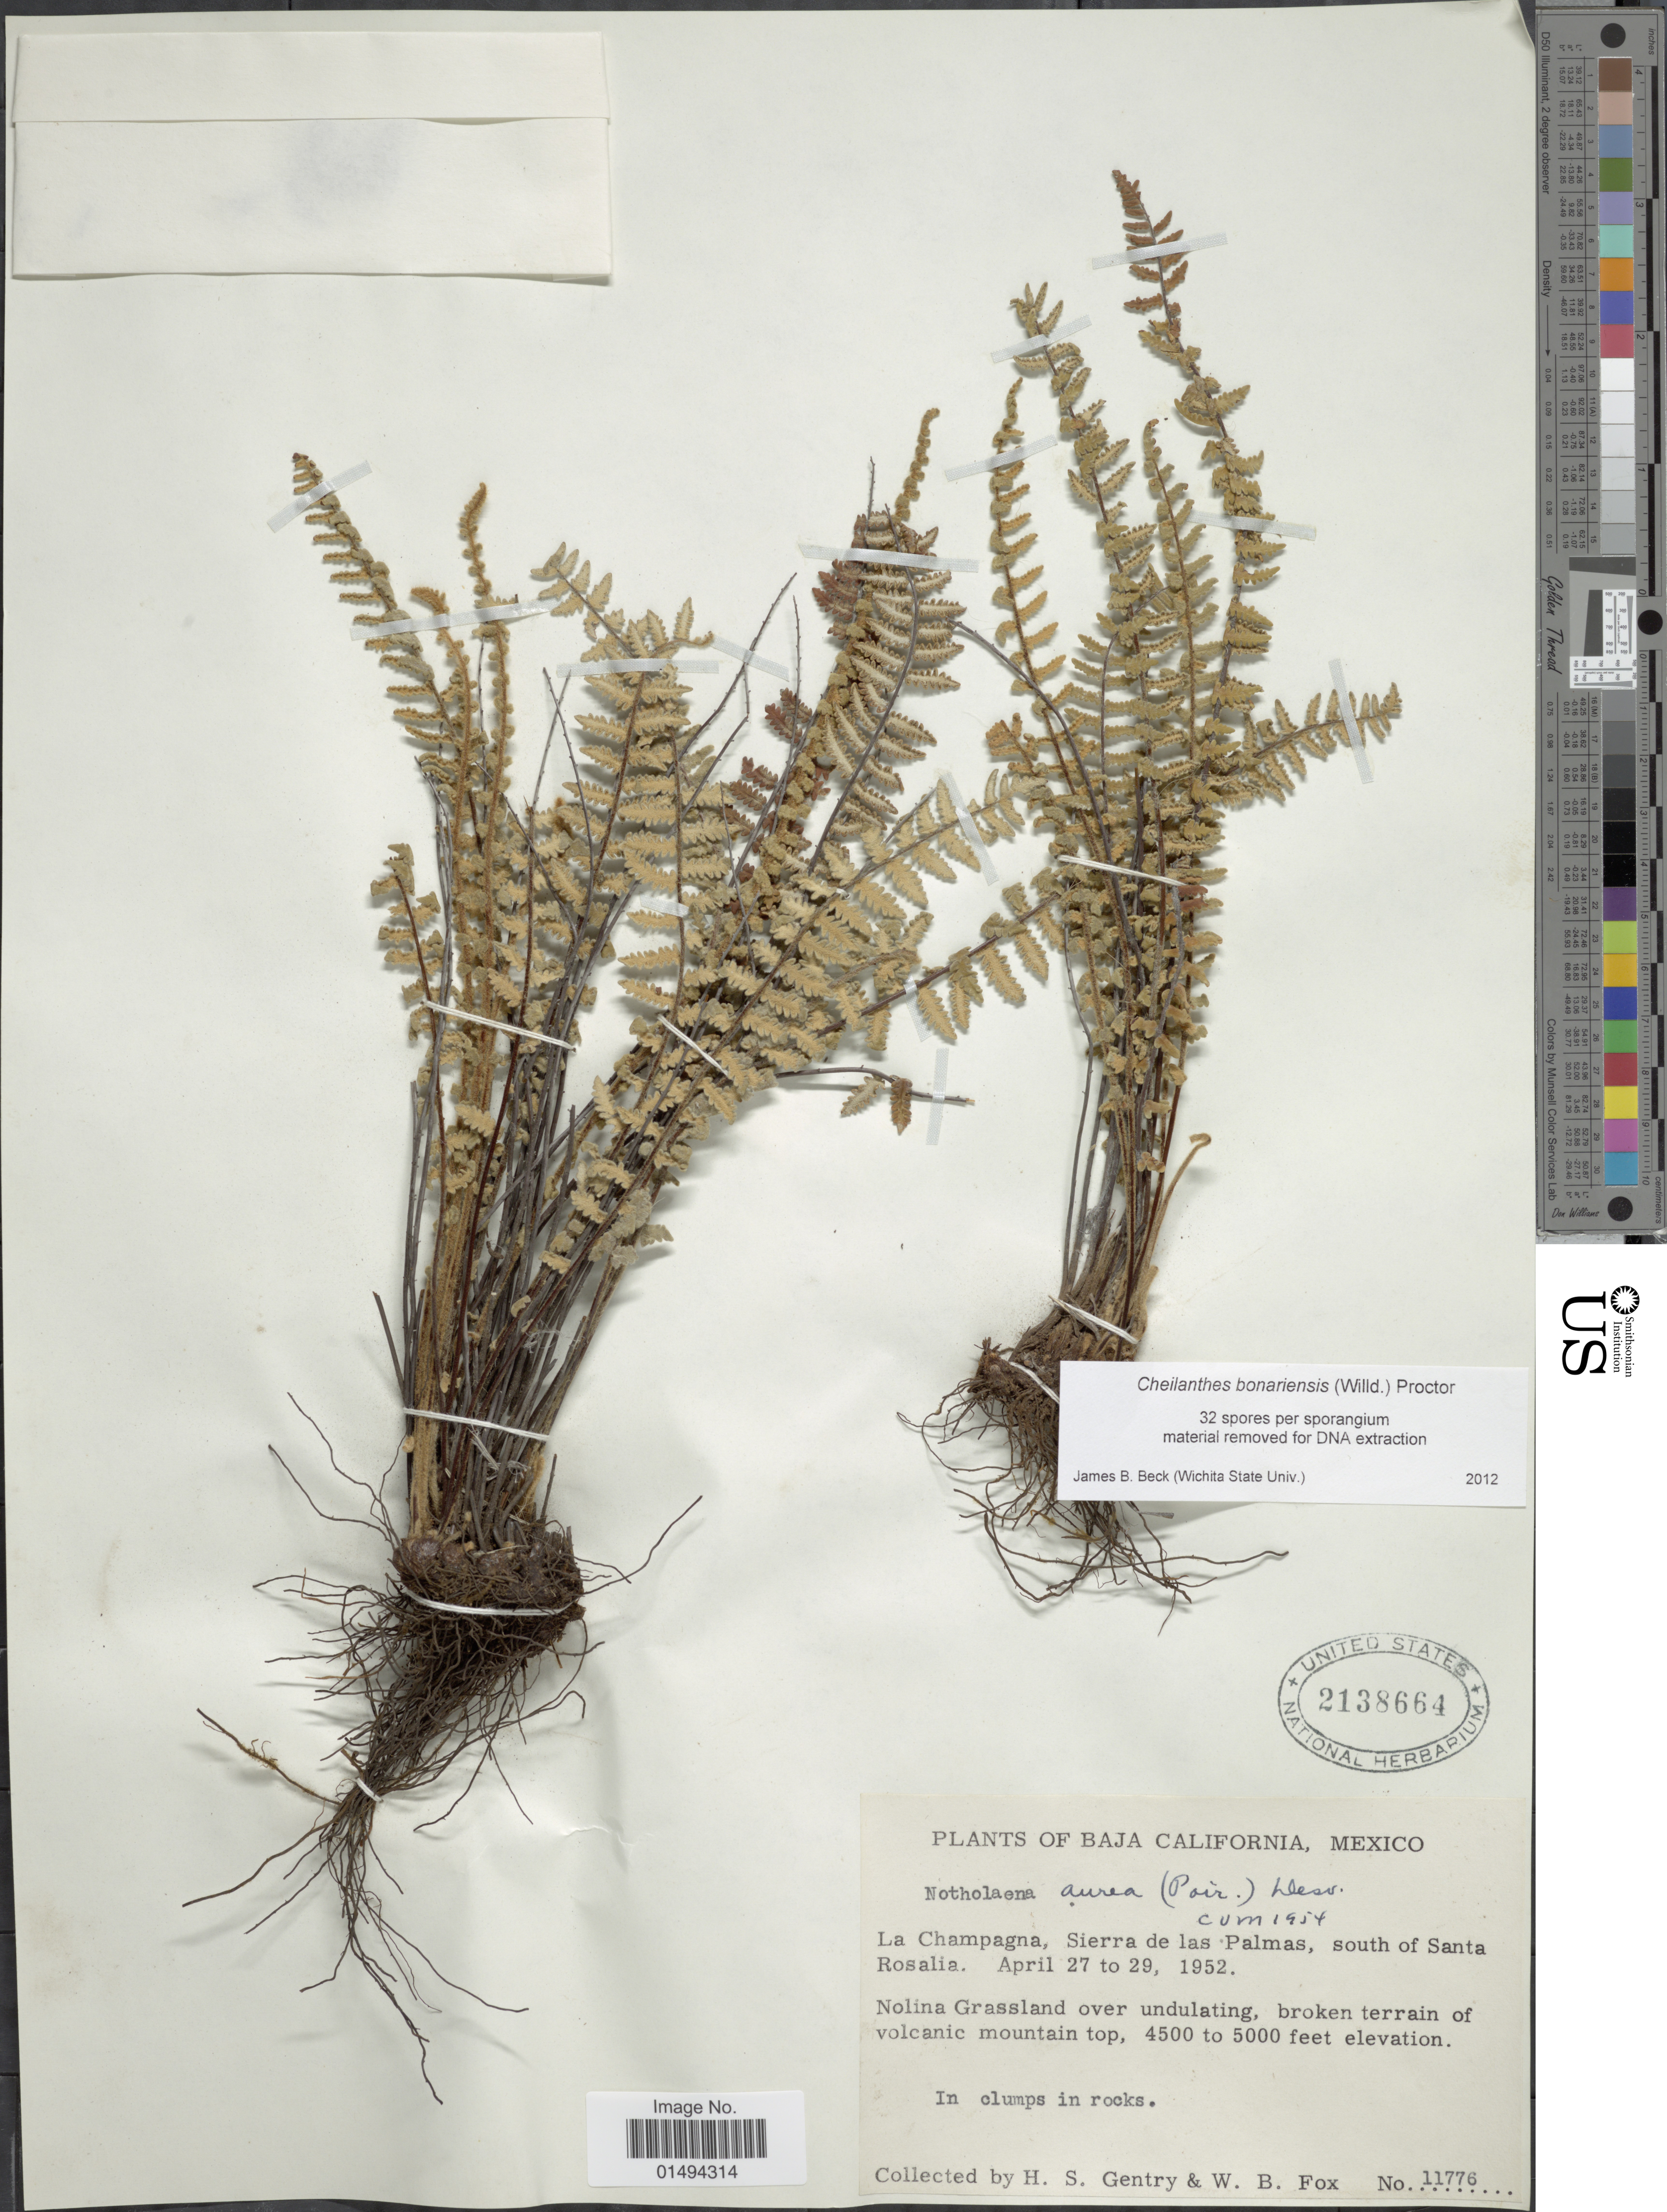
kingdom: Plantae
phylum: Tracheophyta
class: Polypodiopsida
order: Polypodiales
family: Pteridaceae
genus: Myriopteris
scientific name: Myriopteris aurea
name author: (Poir.) Grusz & Windham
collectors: H. S. Gentry & W. B. Fox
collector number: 11776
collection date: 1952-04-27/1952-04-29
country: Mexico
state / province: Baja California Sur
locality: La Champagna, Sierra de las Palmas, south of Santa Rosalia,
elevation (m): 1372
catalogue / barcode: US 2138664